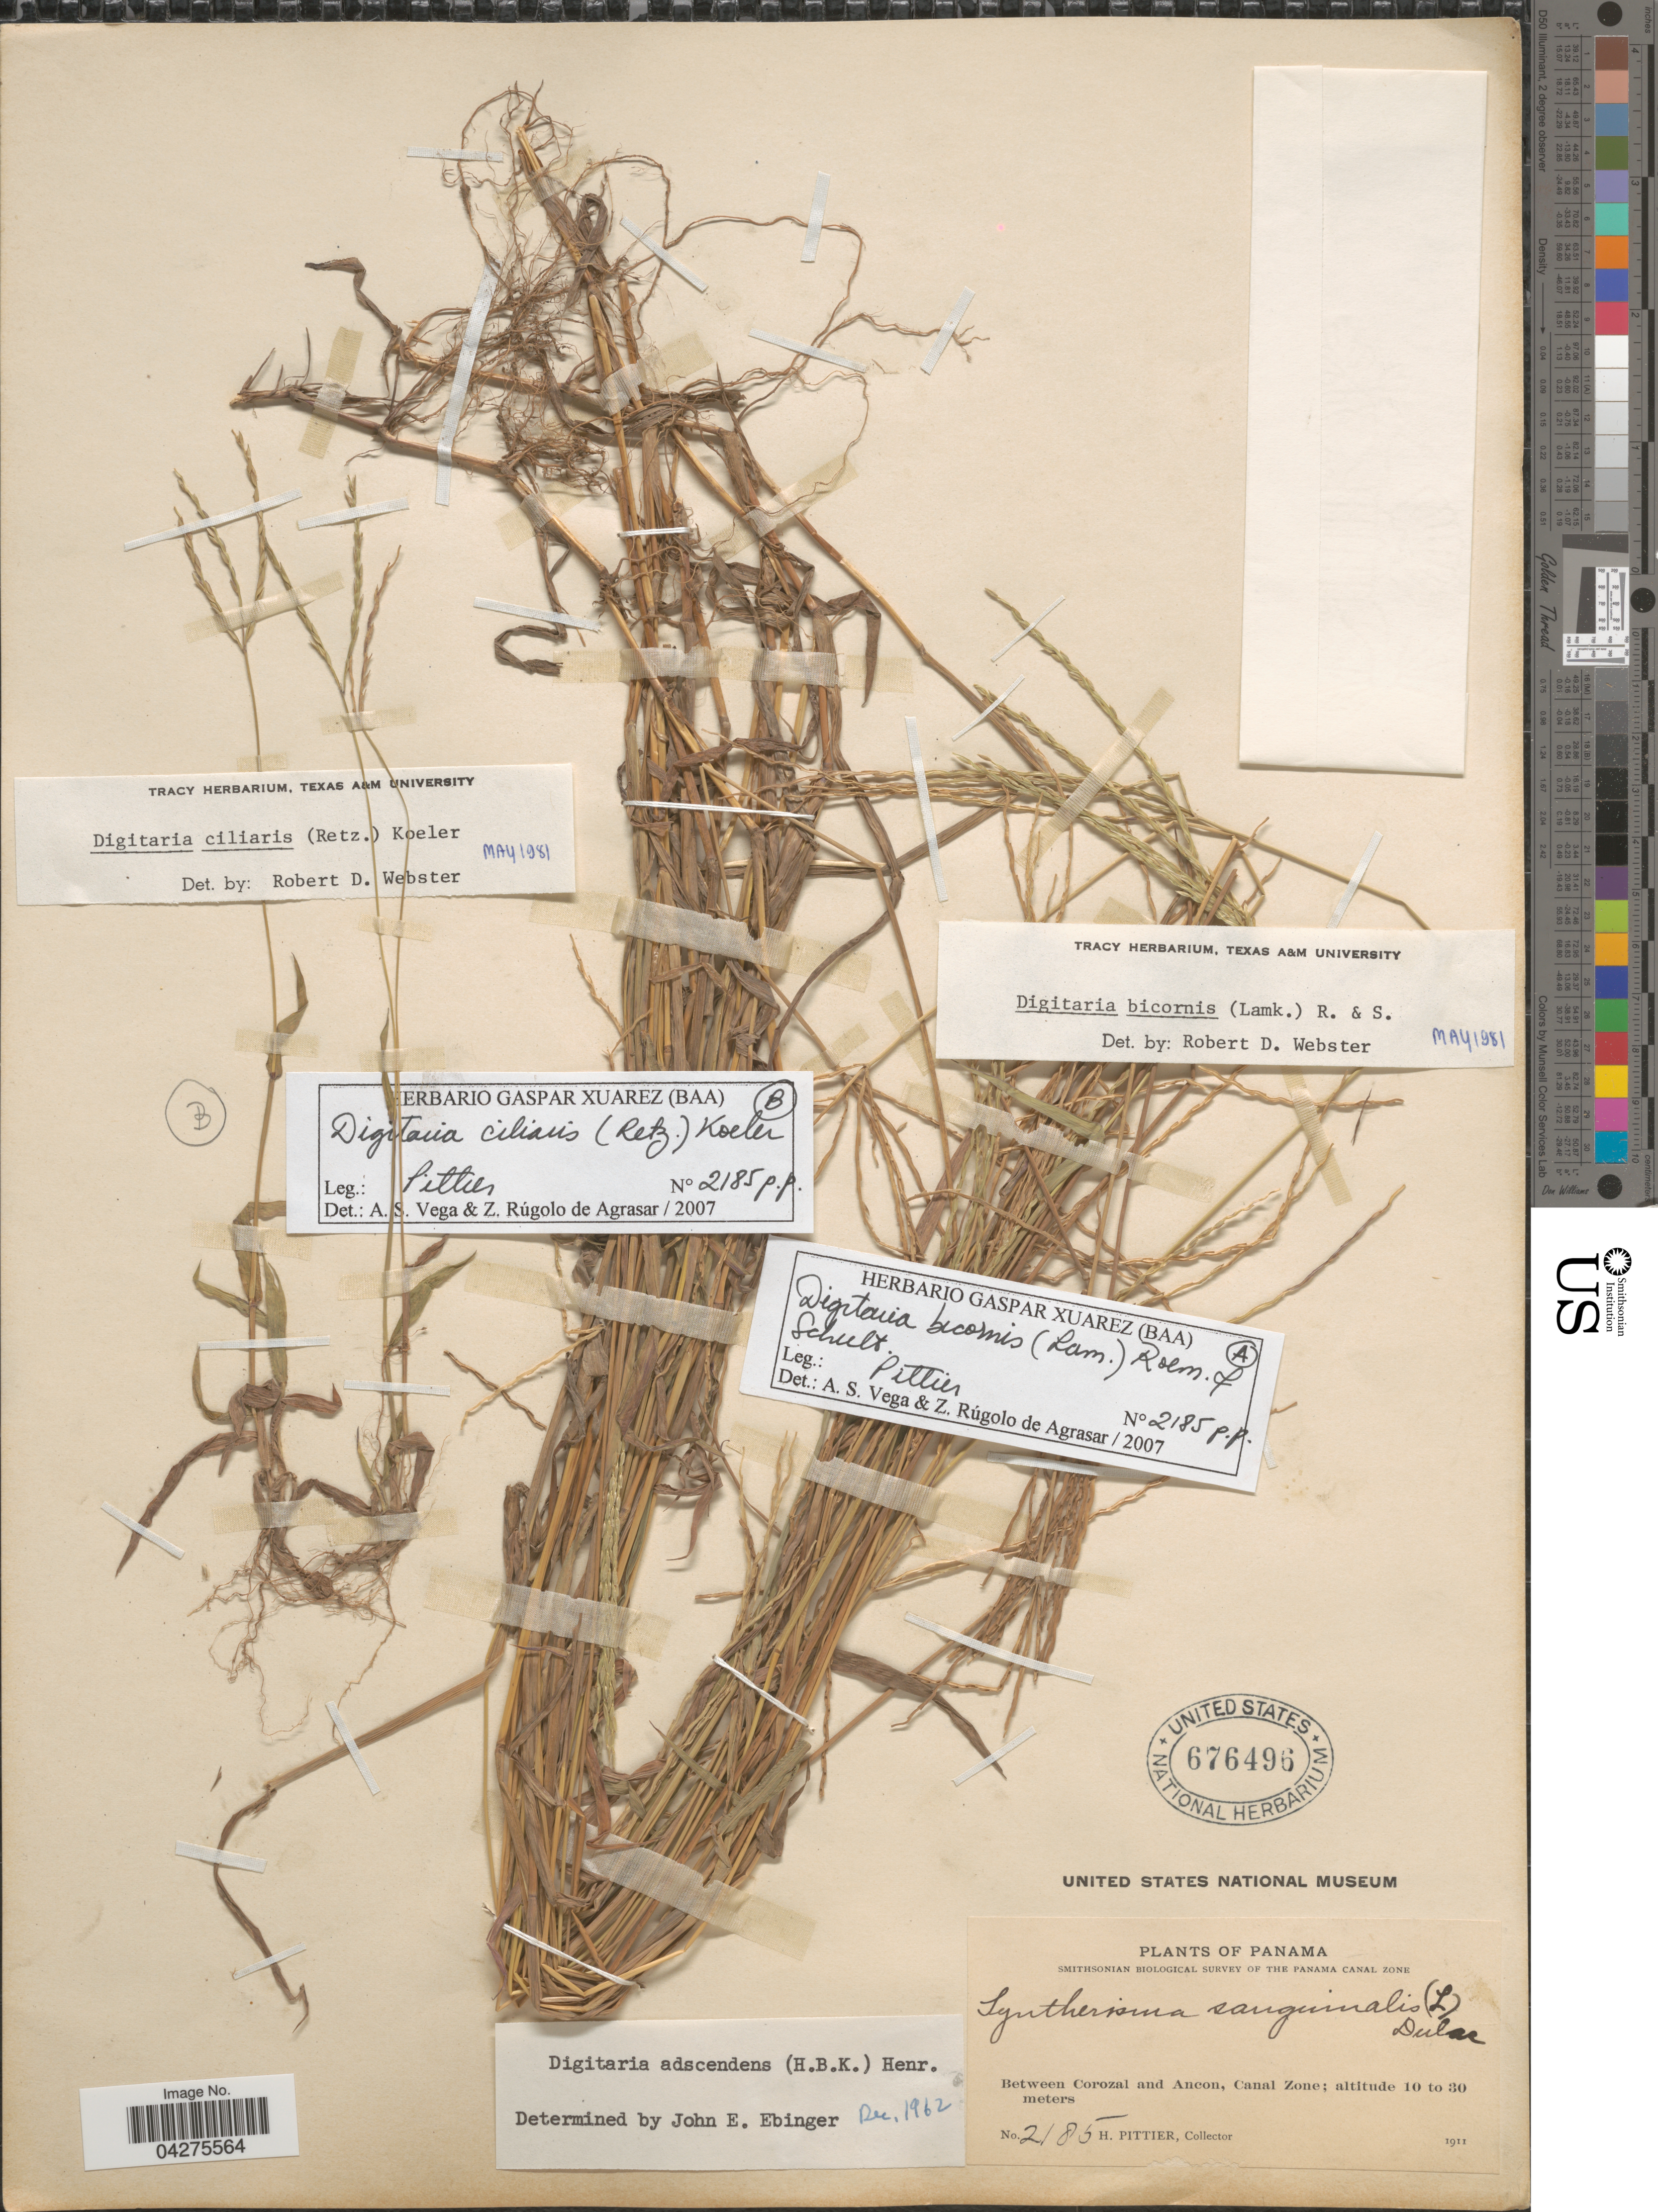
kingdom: Plantae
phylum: Tracheophyta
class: Liliopsida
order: Poales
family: Poaceae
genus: Digitaria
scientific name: Digitaria bicornis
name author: (Lam.) Roem. & Schult.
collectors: H. F. Pittier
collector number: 2185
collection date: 1911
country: Panama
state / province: Colón / Panamá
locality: Smithsonian Biological Survey of the Panama Canal Zone. Between Corozal and Ancon, Canal Zone.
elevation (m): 10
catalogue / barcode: US 676496